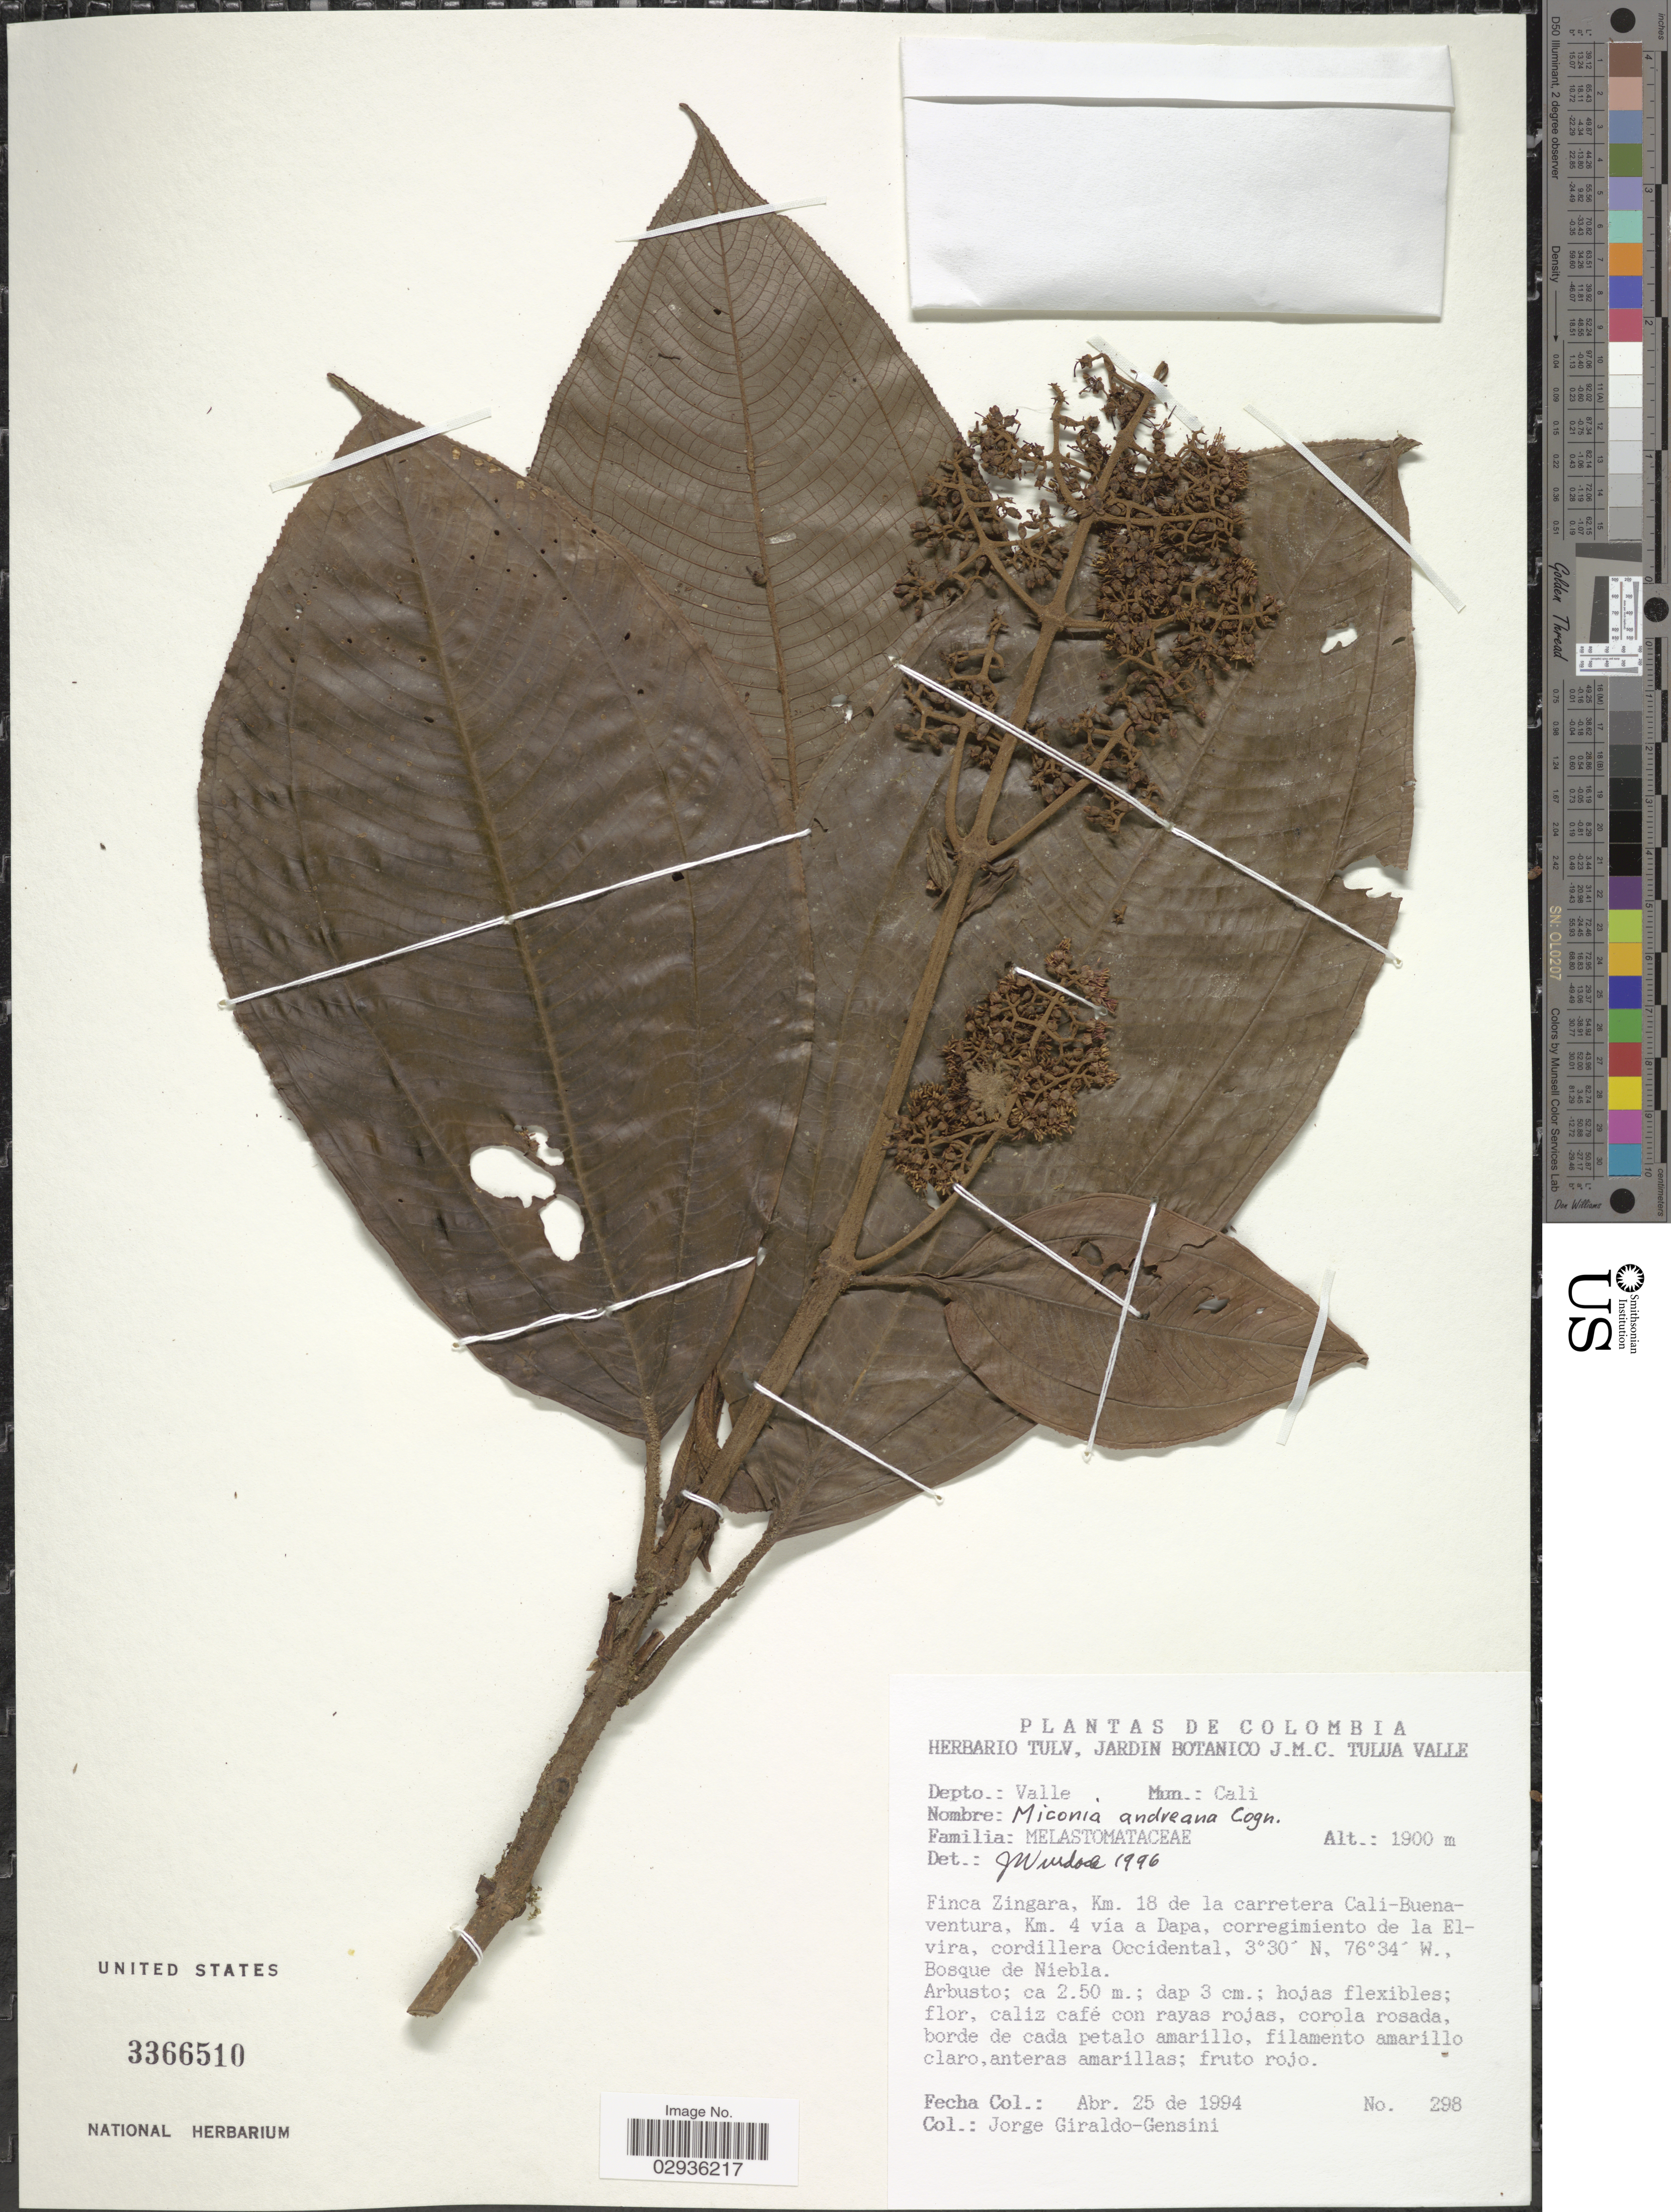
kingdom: Plantae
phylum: Tracheophyta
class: Magnoliopsida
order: Myrtales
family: Melastomataceae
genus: Miconia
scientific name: Miconia andreana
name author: Cogn.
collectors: J. Giraldo-Gensini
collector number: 298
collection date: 1994-04-25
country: Colombia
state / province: Valle del Cauca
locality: Depto.: Valle Mun.: Cali. Finca Zingara, Km. 18 de la carretera Cali-Buena-ventura, Km. 4 vía a Dapa, corregimiento de la Elvira, cordillera Occidental. Bosque de Niebla.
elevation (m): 1900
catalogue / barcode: US 3366510